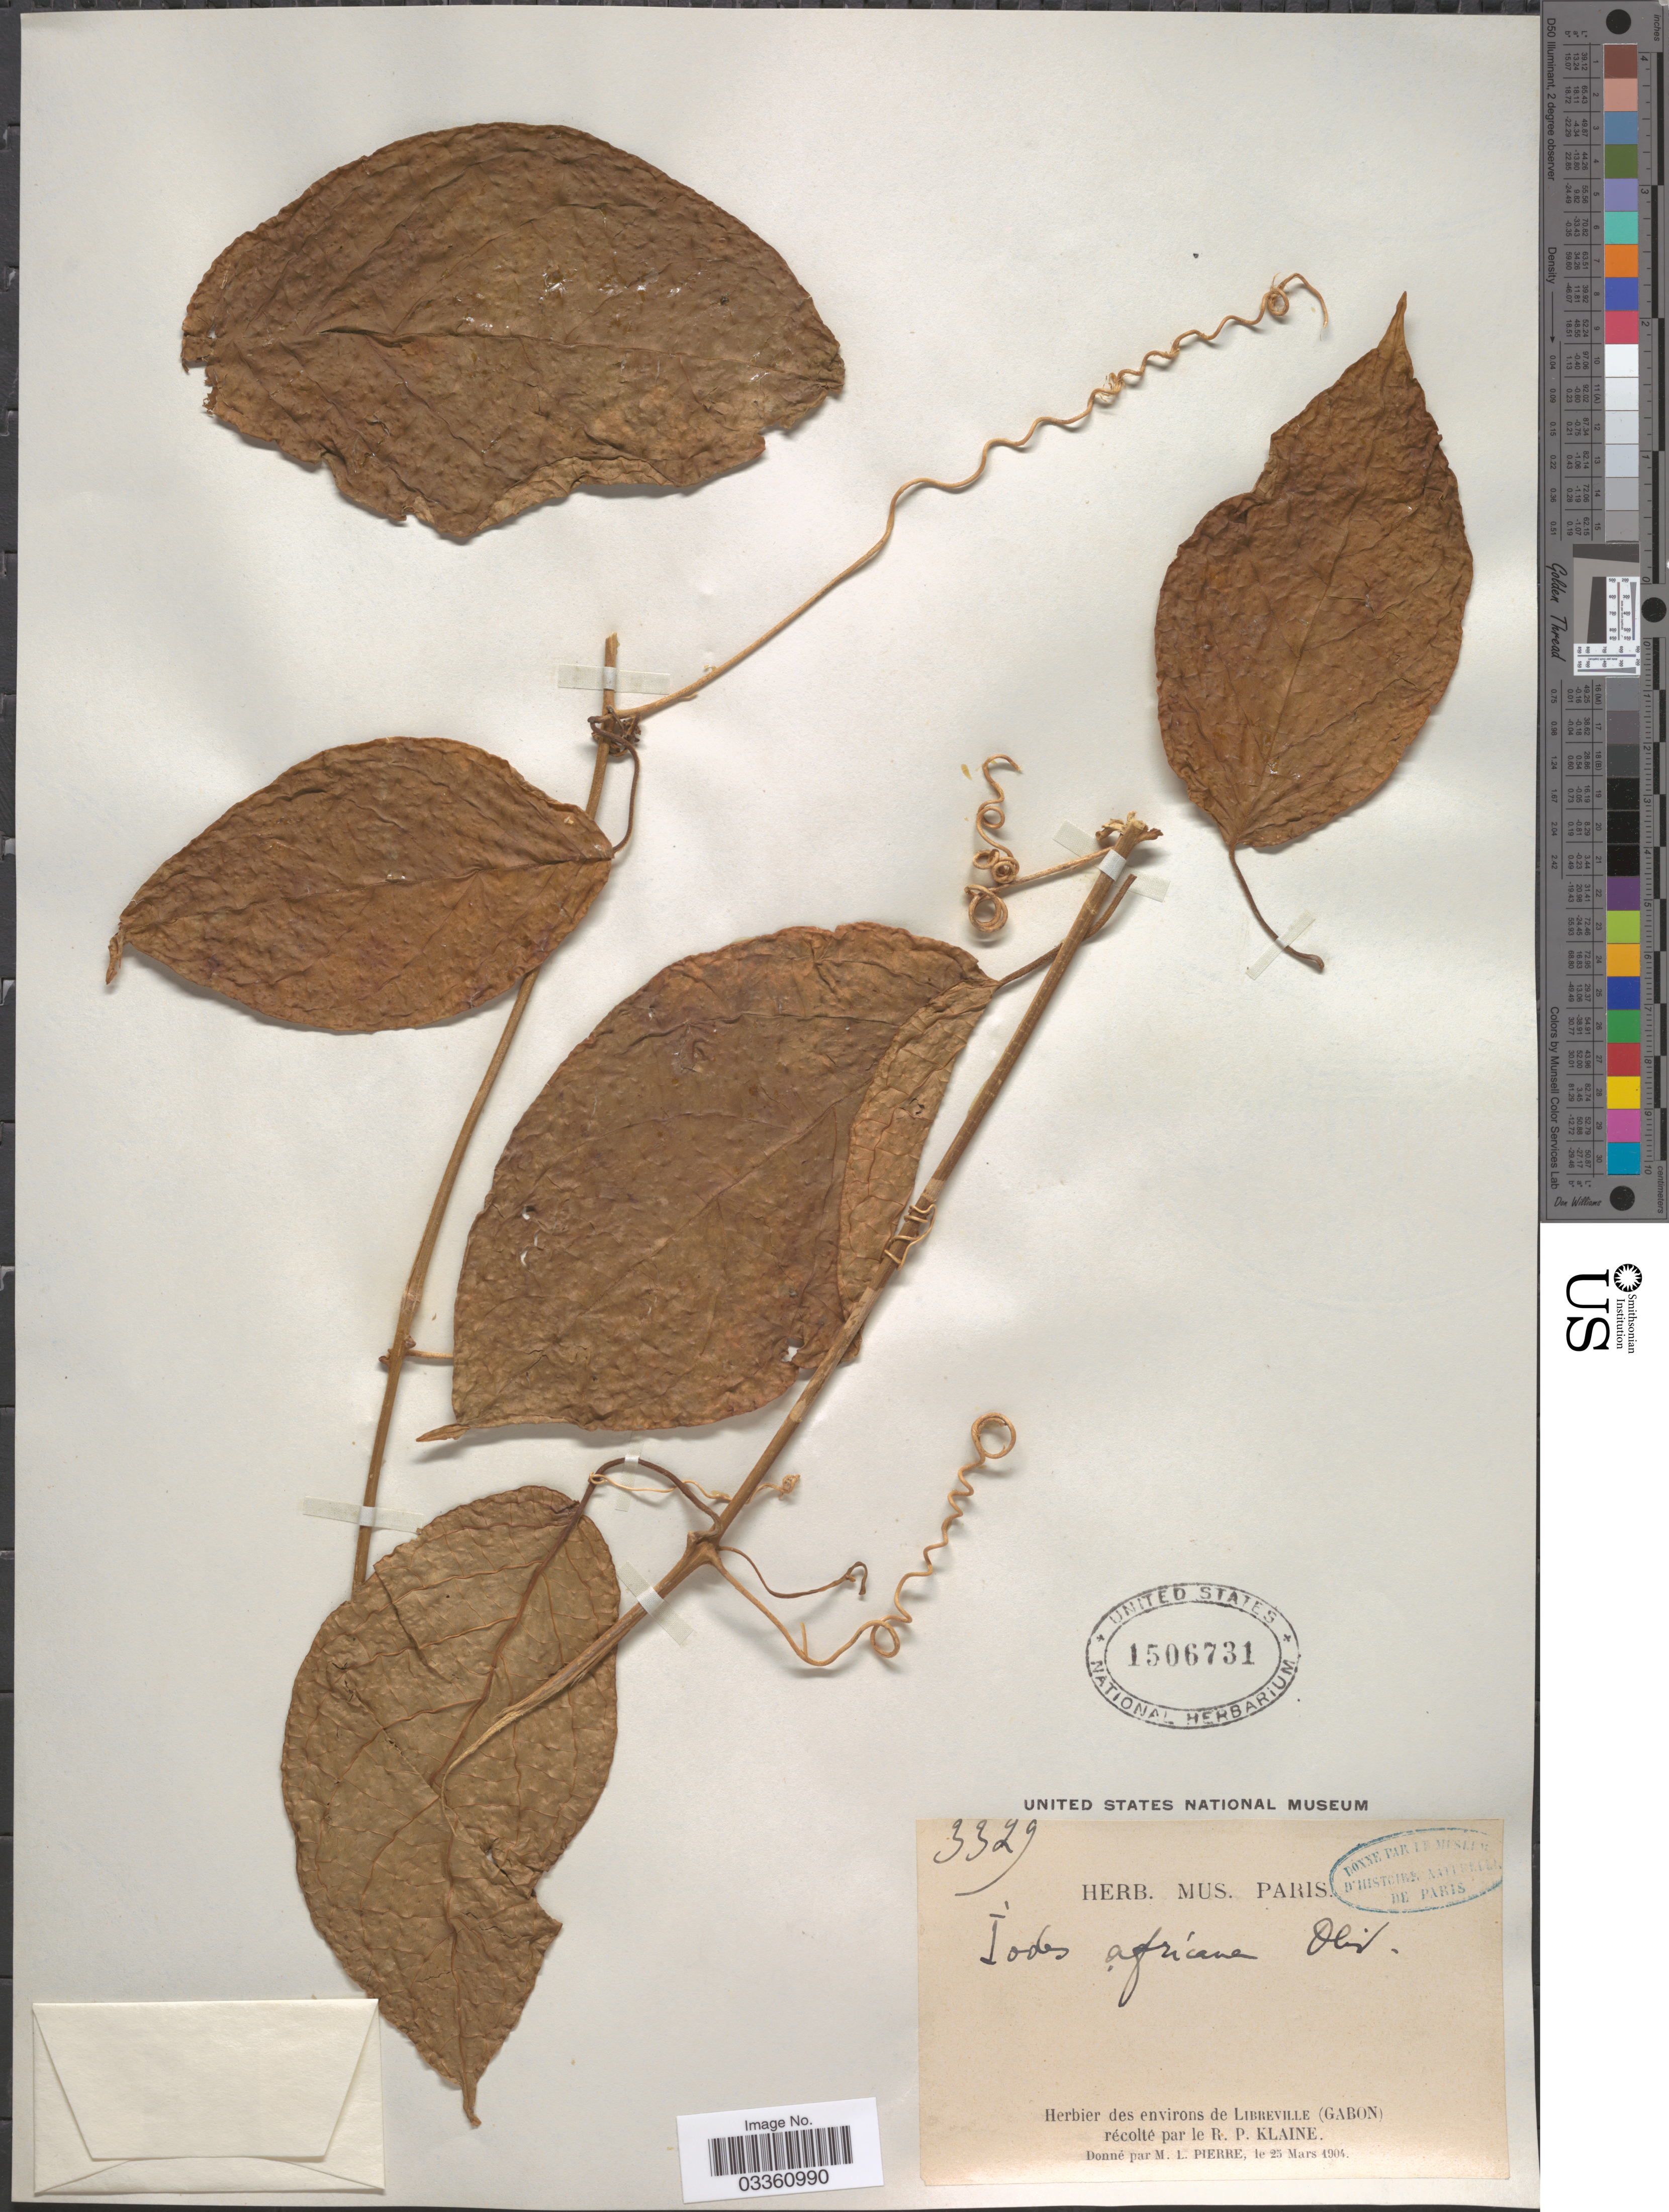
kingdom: Plantae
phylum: Tracheophyta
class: Magnoliopsida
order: Icacinales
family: Icacinaceae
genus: Iodes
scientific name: Iodes africana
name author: Welw. ex Oliv.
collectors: R. Klaine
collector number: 3329?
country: Gabon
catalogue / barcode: US 1506731